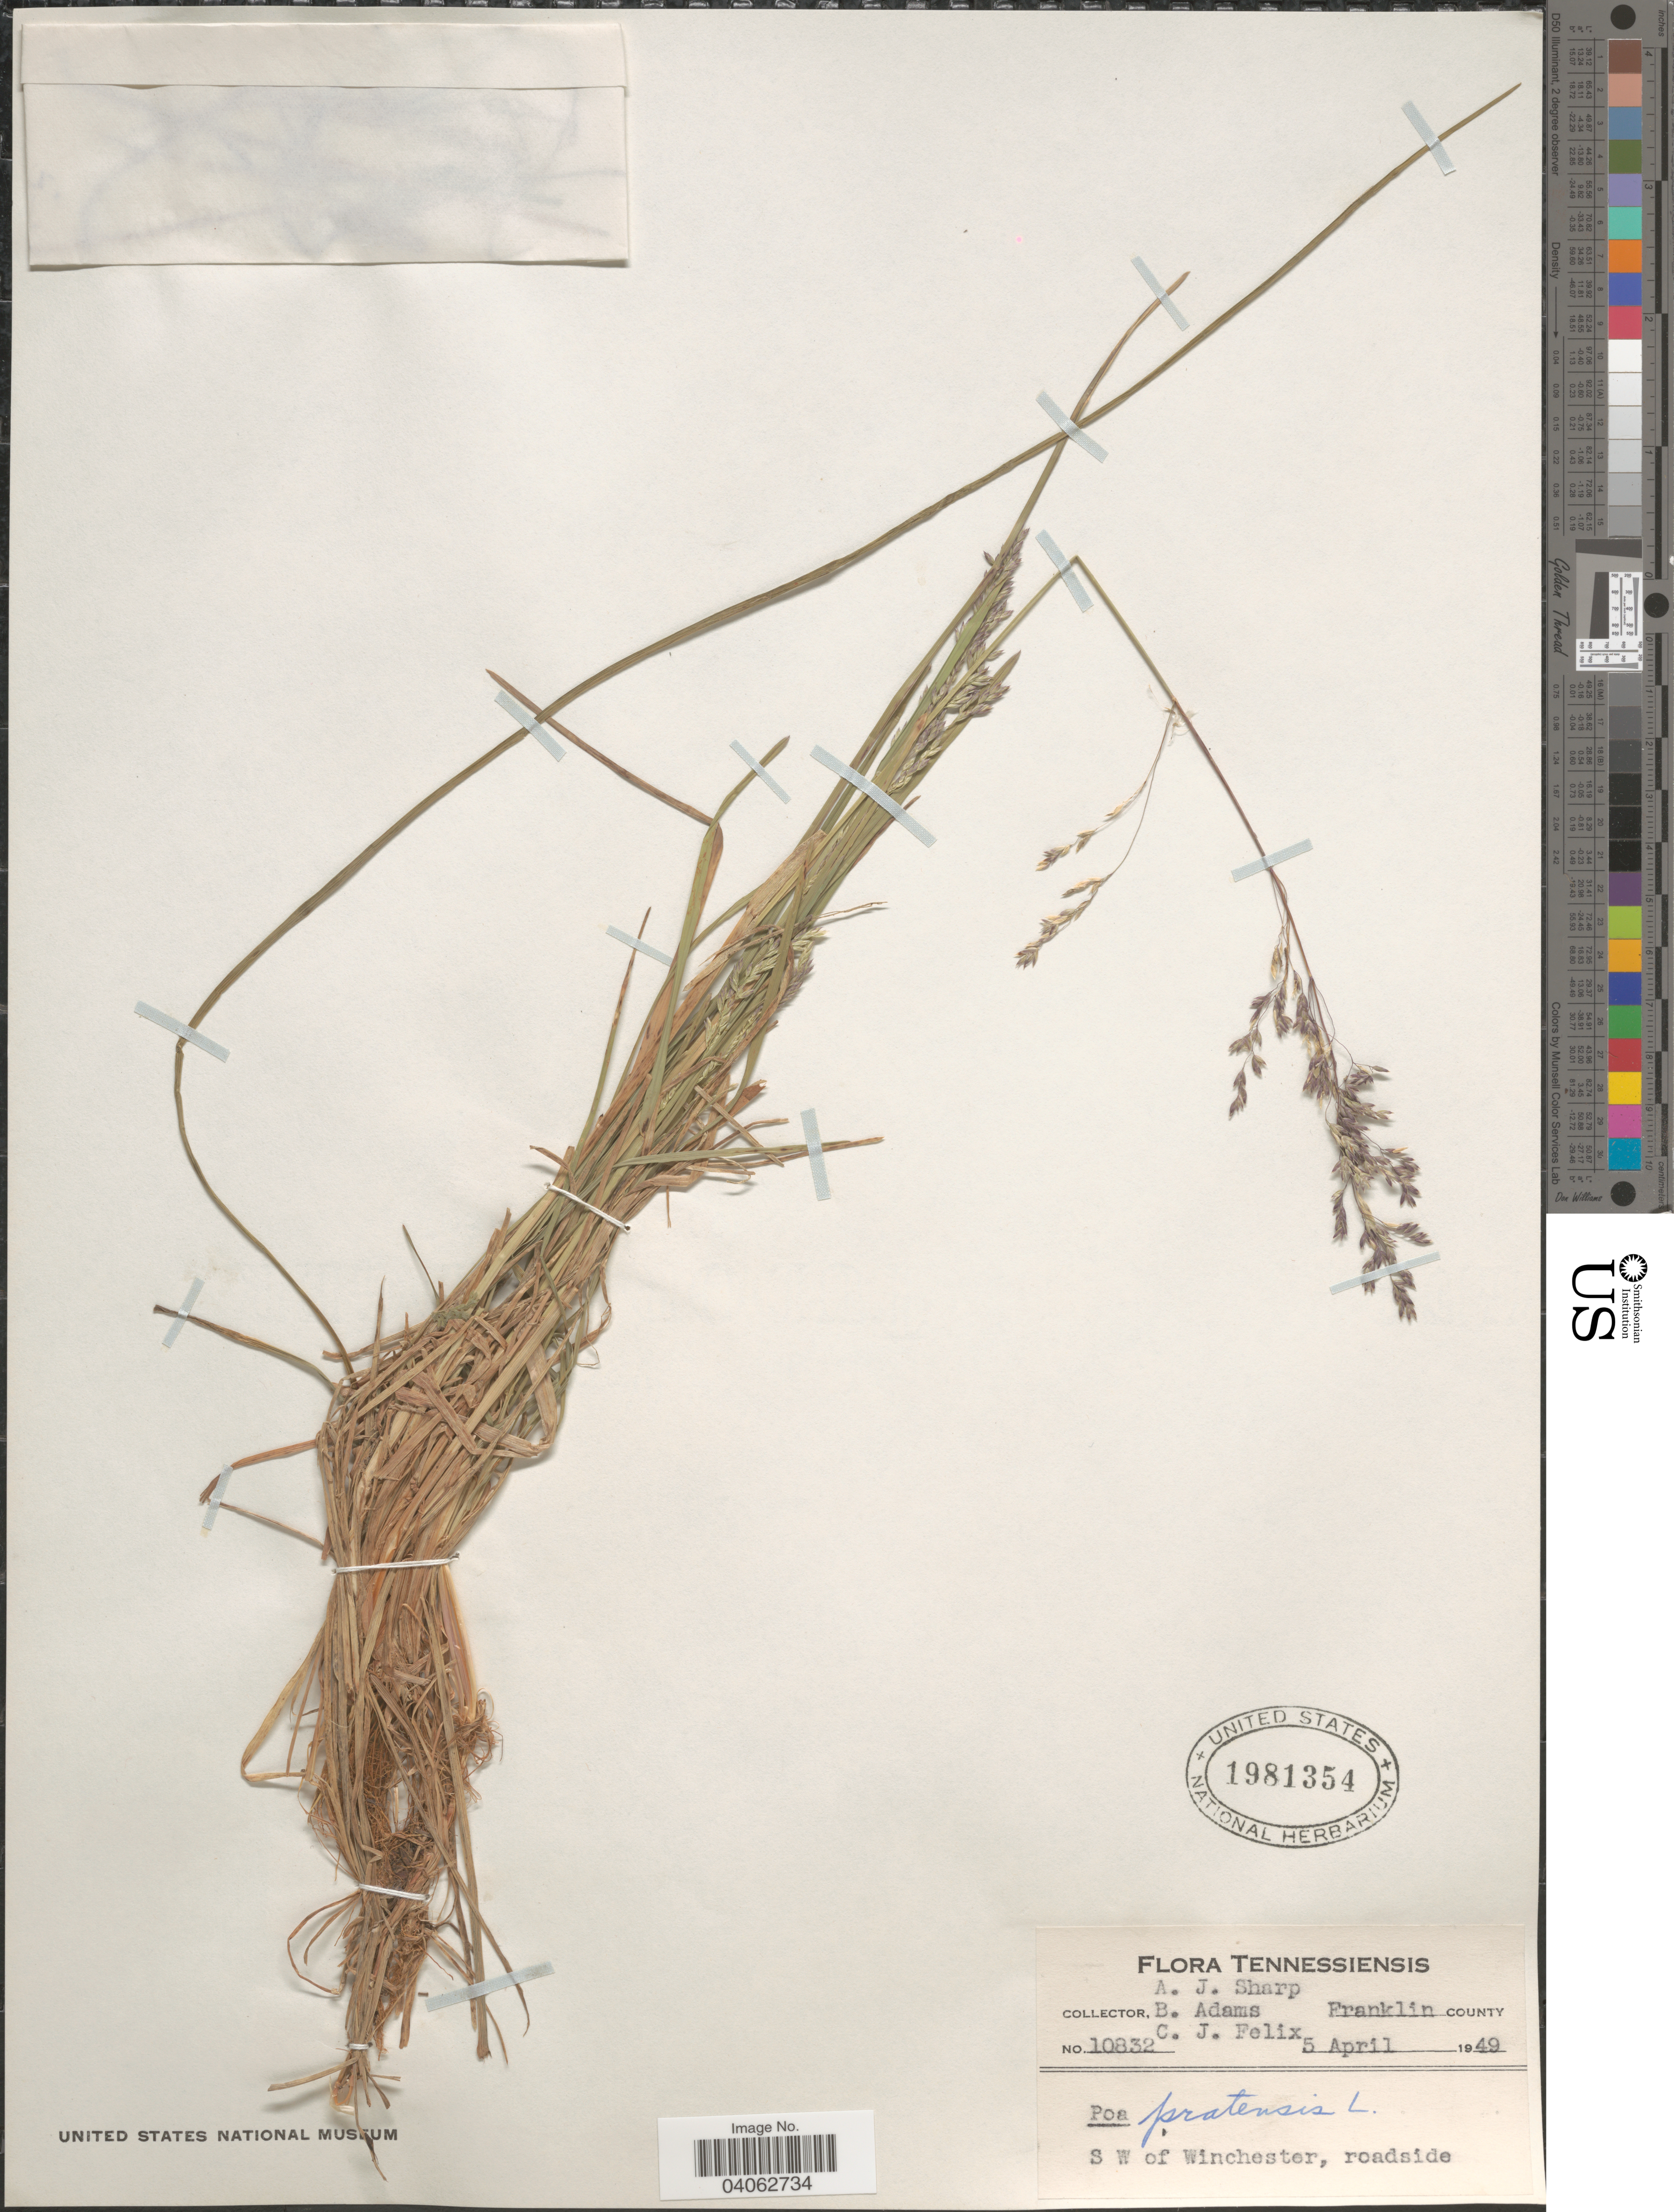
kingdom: Plantae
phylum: Tracheophyta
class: Liliopsida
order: Poales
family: Poaceae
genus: Poa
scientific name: Poa pratensis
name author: L.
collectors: A. J. Sharp, B. Adams & C. Felix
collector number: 10832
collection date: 1949-04-05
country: United States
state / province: Tennessee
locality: Franklin County. S W of Winchester, roadside.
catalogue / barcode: US 1981354